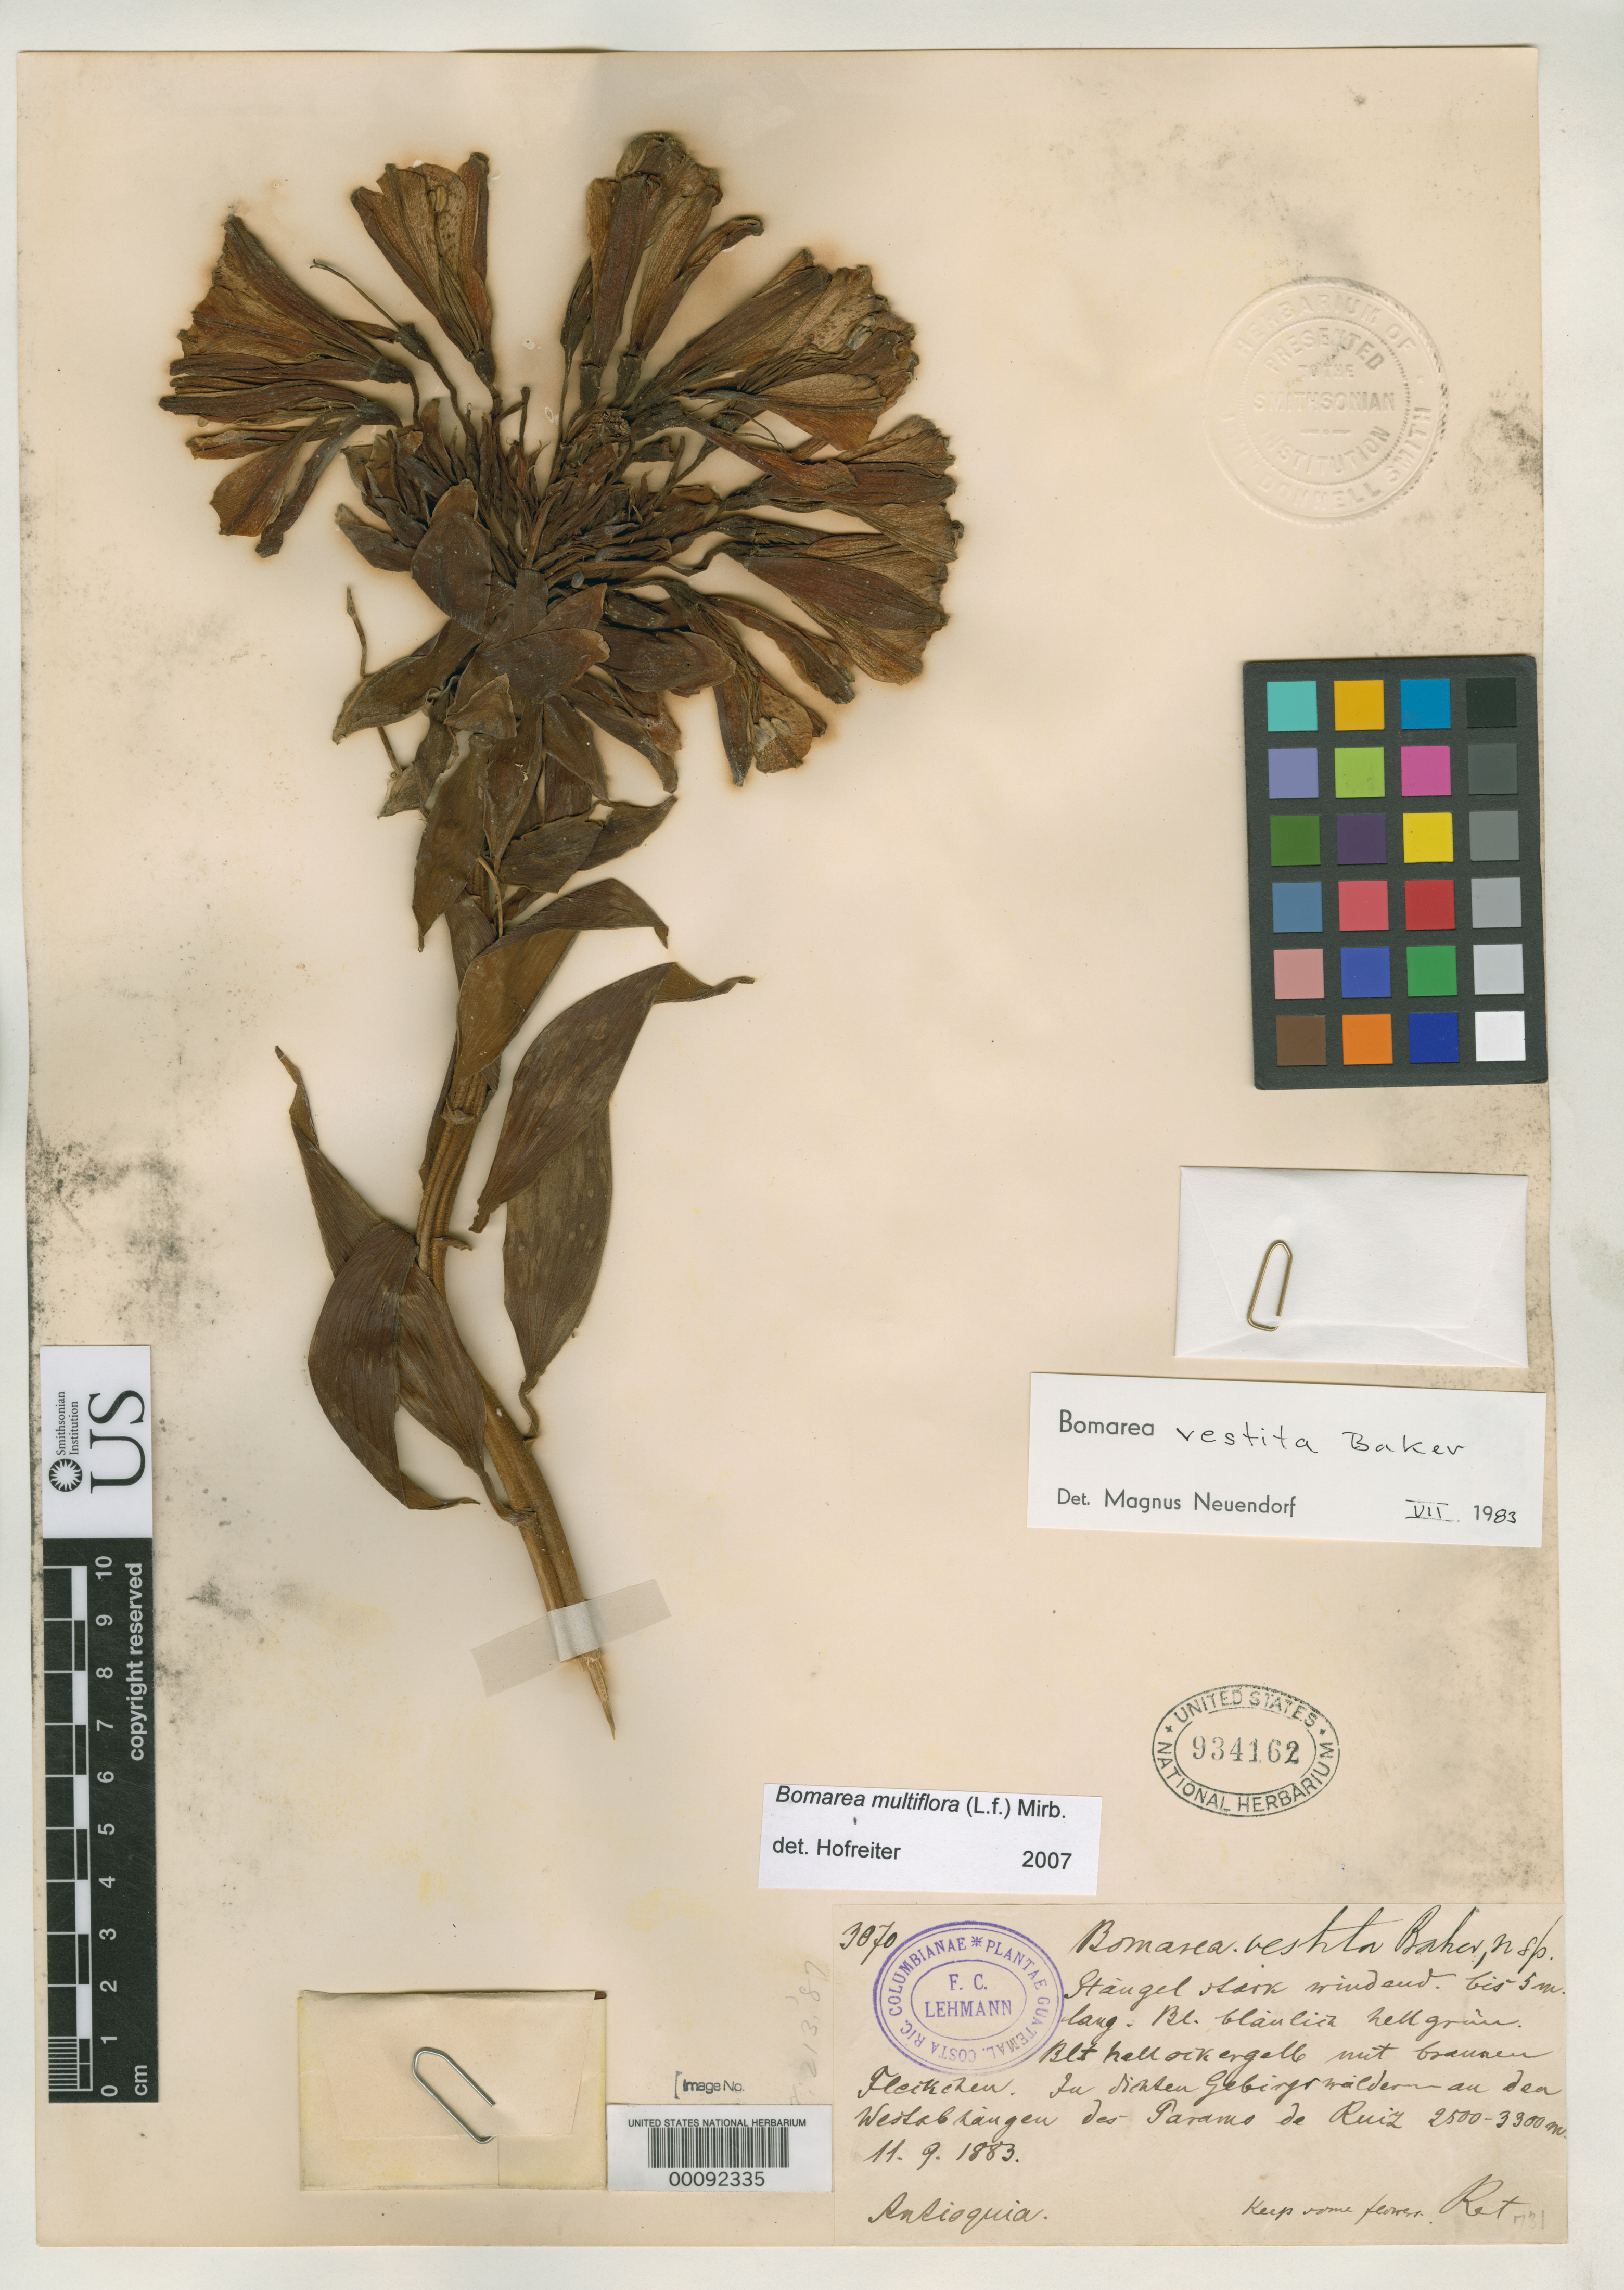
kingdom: Plantae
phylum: Tracheophyta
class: Liliopsida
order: Liliales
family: Alstroemeriaceae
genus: Bomarea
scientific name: Bomarea vestita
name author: Baker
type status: Isotype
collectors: F. C. Lehmann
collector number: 3070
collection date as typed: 09 Sep 1883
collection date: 1883-09-09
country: Colombia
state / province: Antioquia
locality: Ruiz.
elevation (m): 2800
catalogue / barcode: US 934162